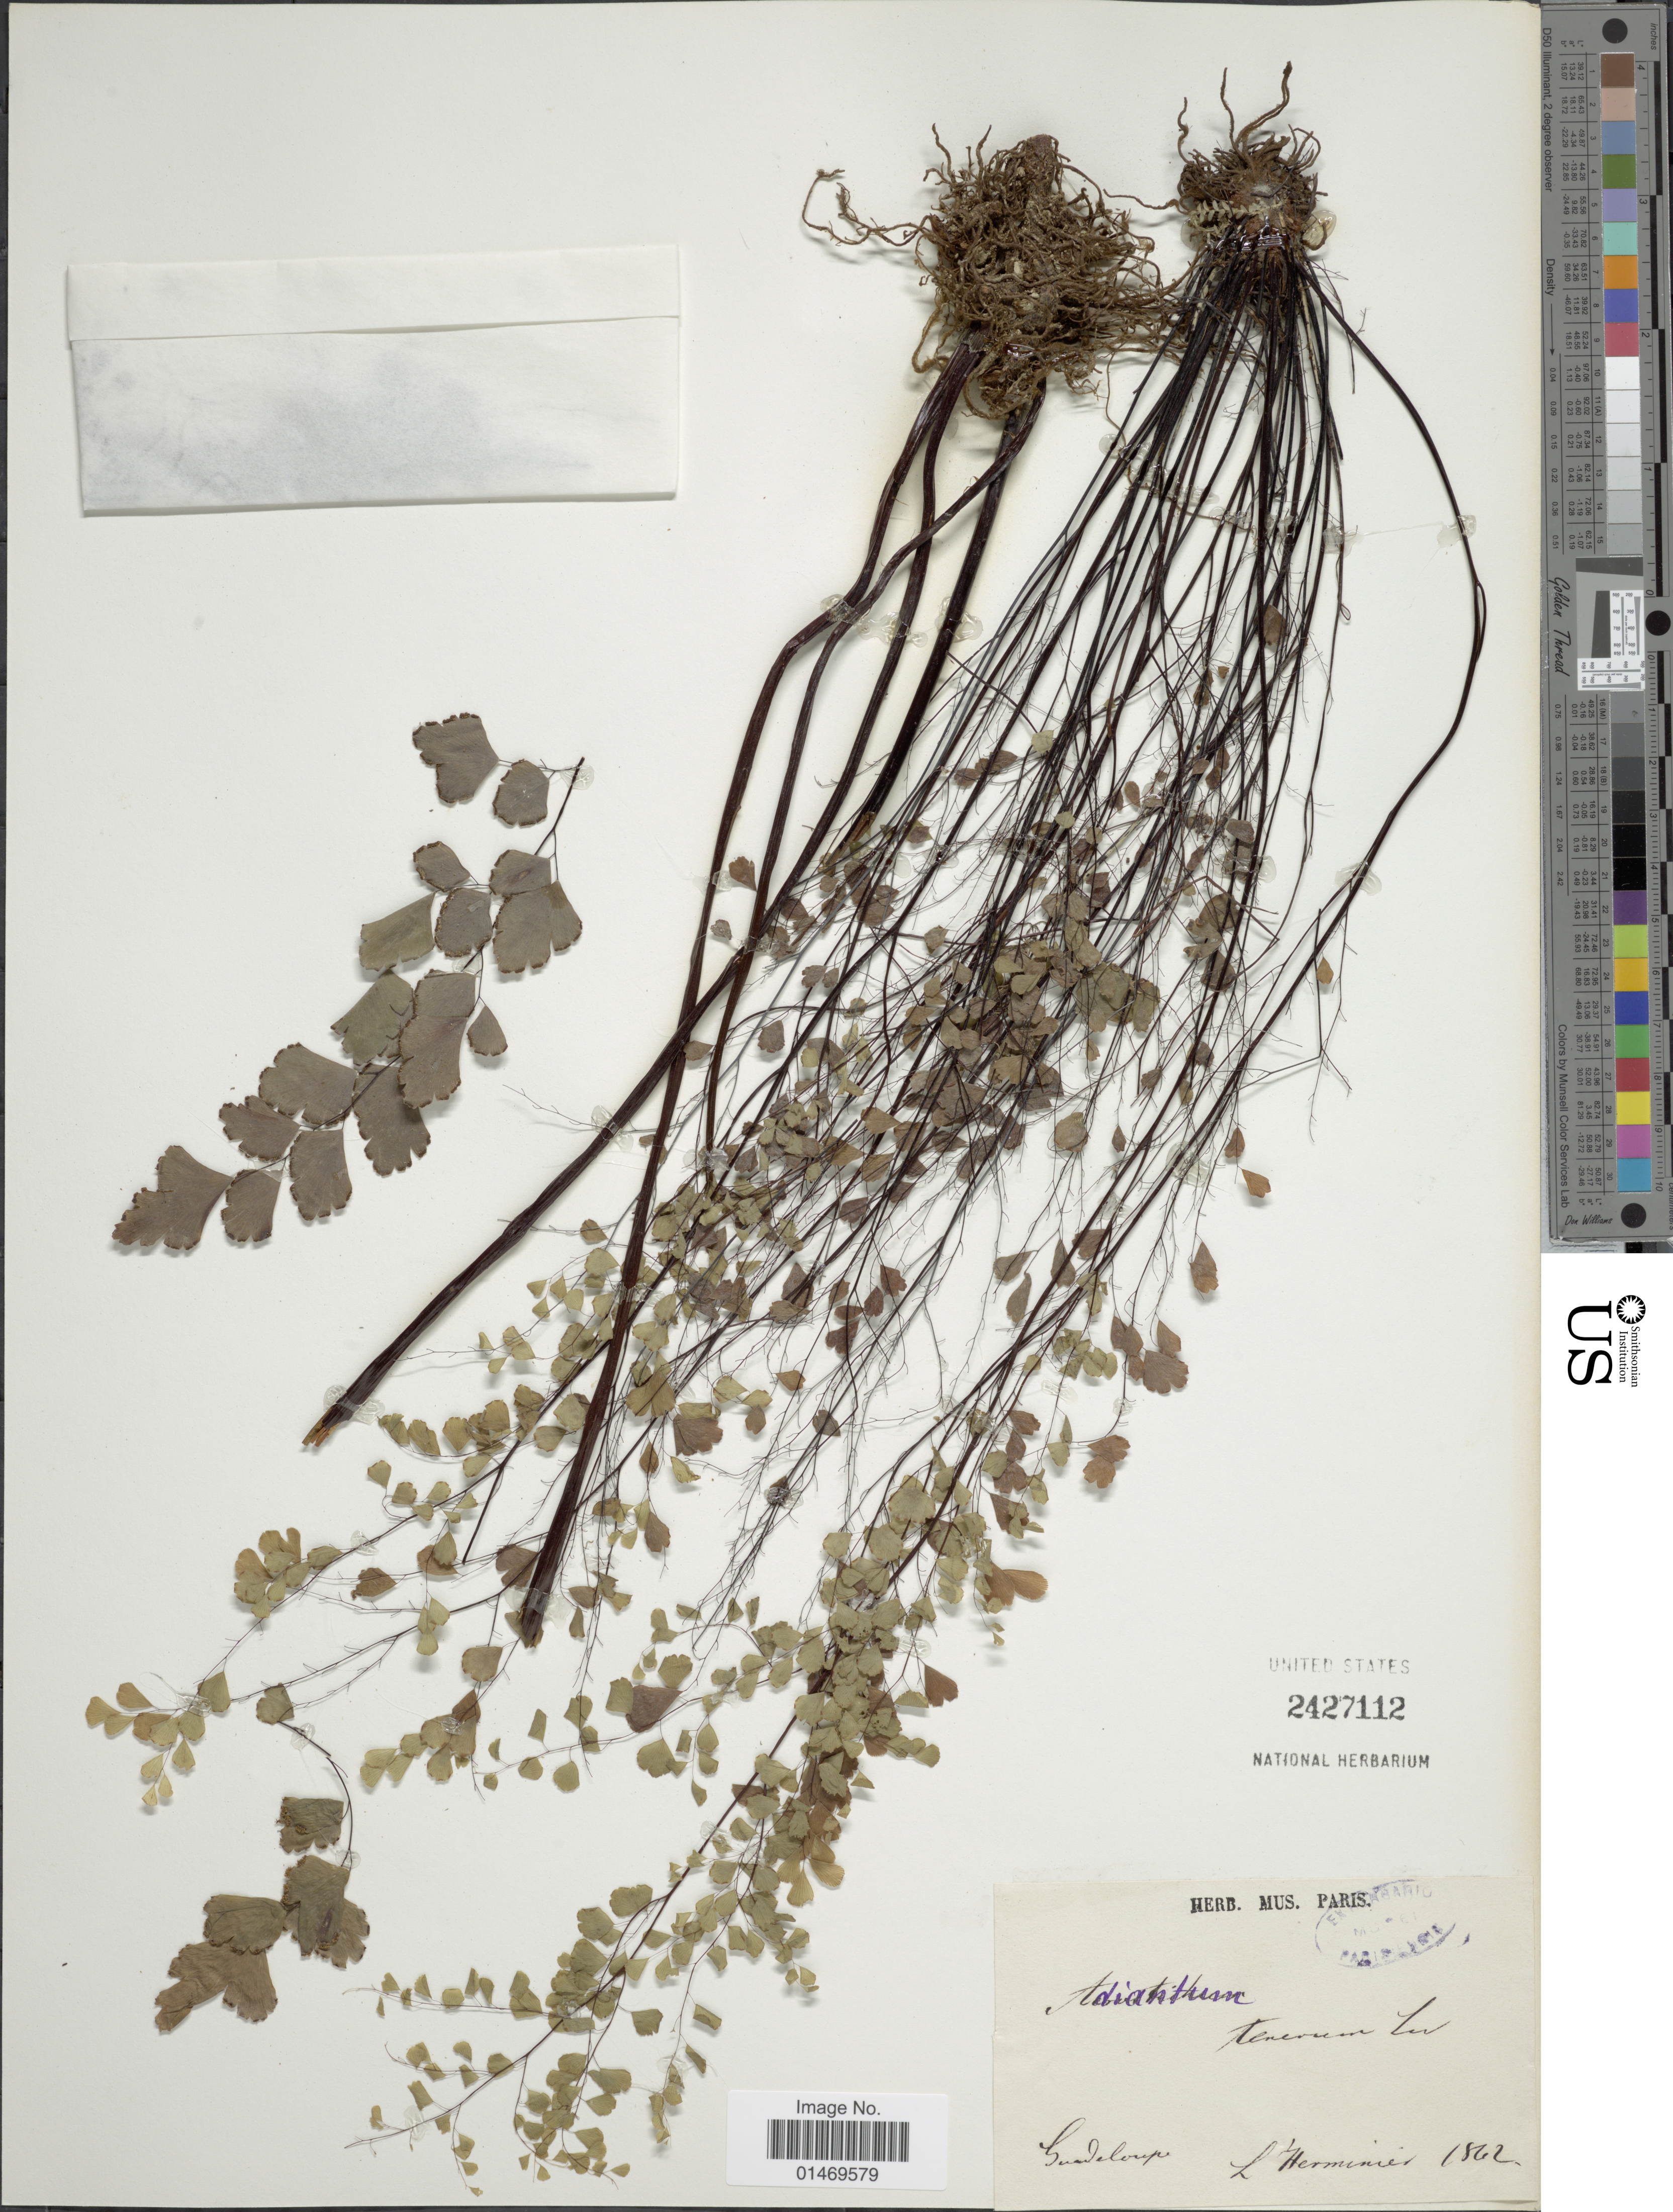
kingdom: Plantae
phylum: Tracheophyta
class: Polypodiopsida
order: Polypodiales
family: Pteridaceae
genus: Adiantum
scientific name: Adiantum tenerum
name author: Sw.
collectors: L. l'Herminier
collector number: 1862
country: Guadeloupe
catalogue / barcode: US 2427112